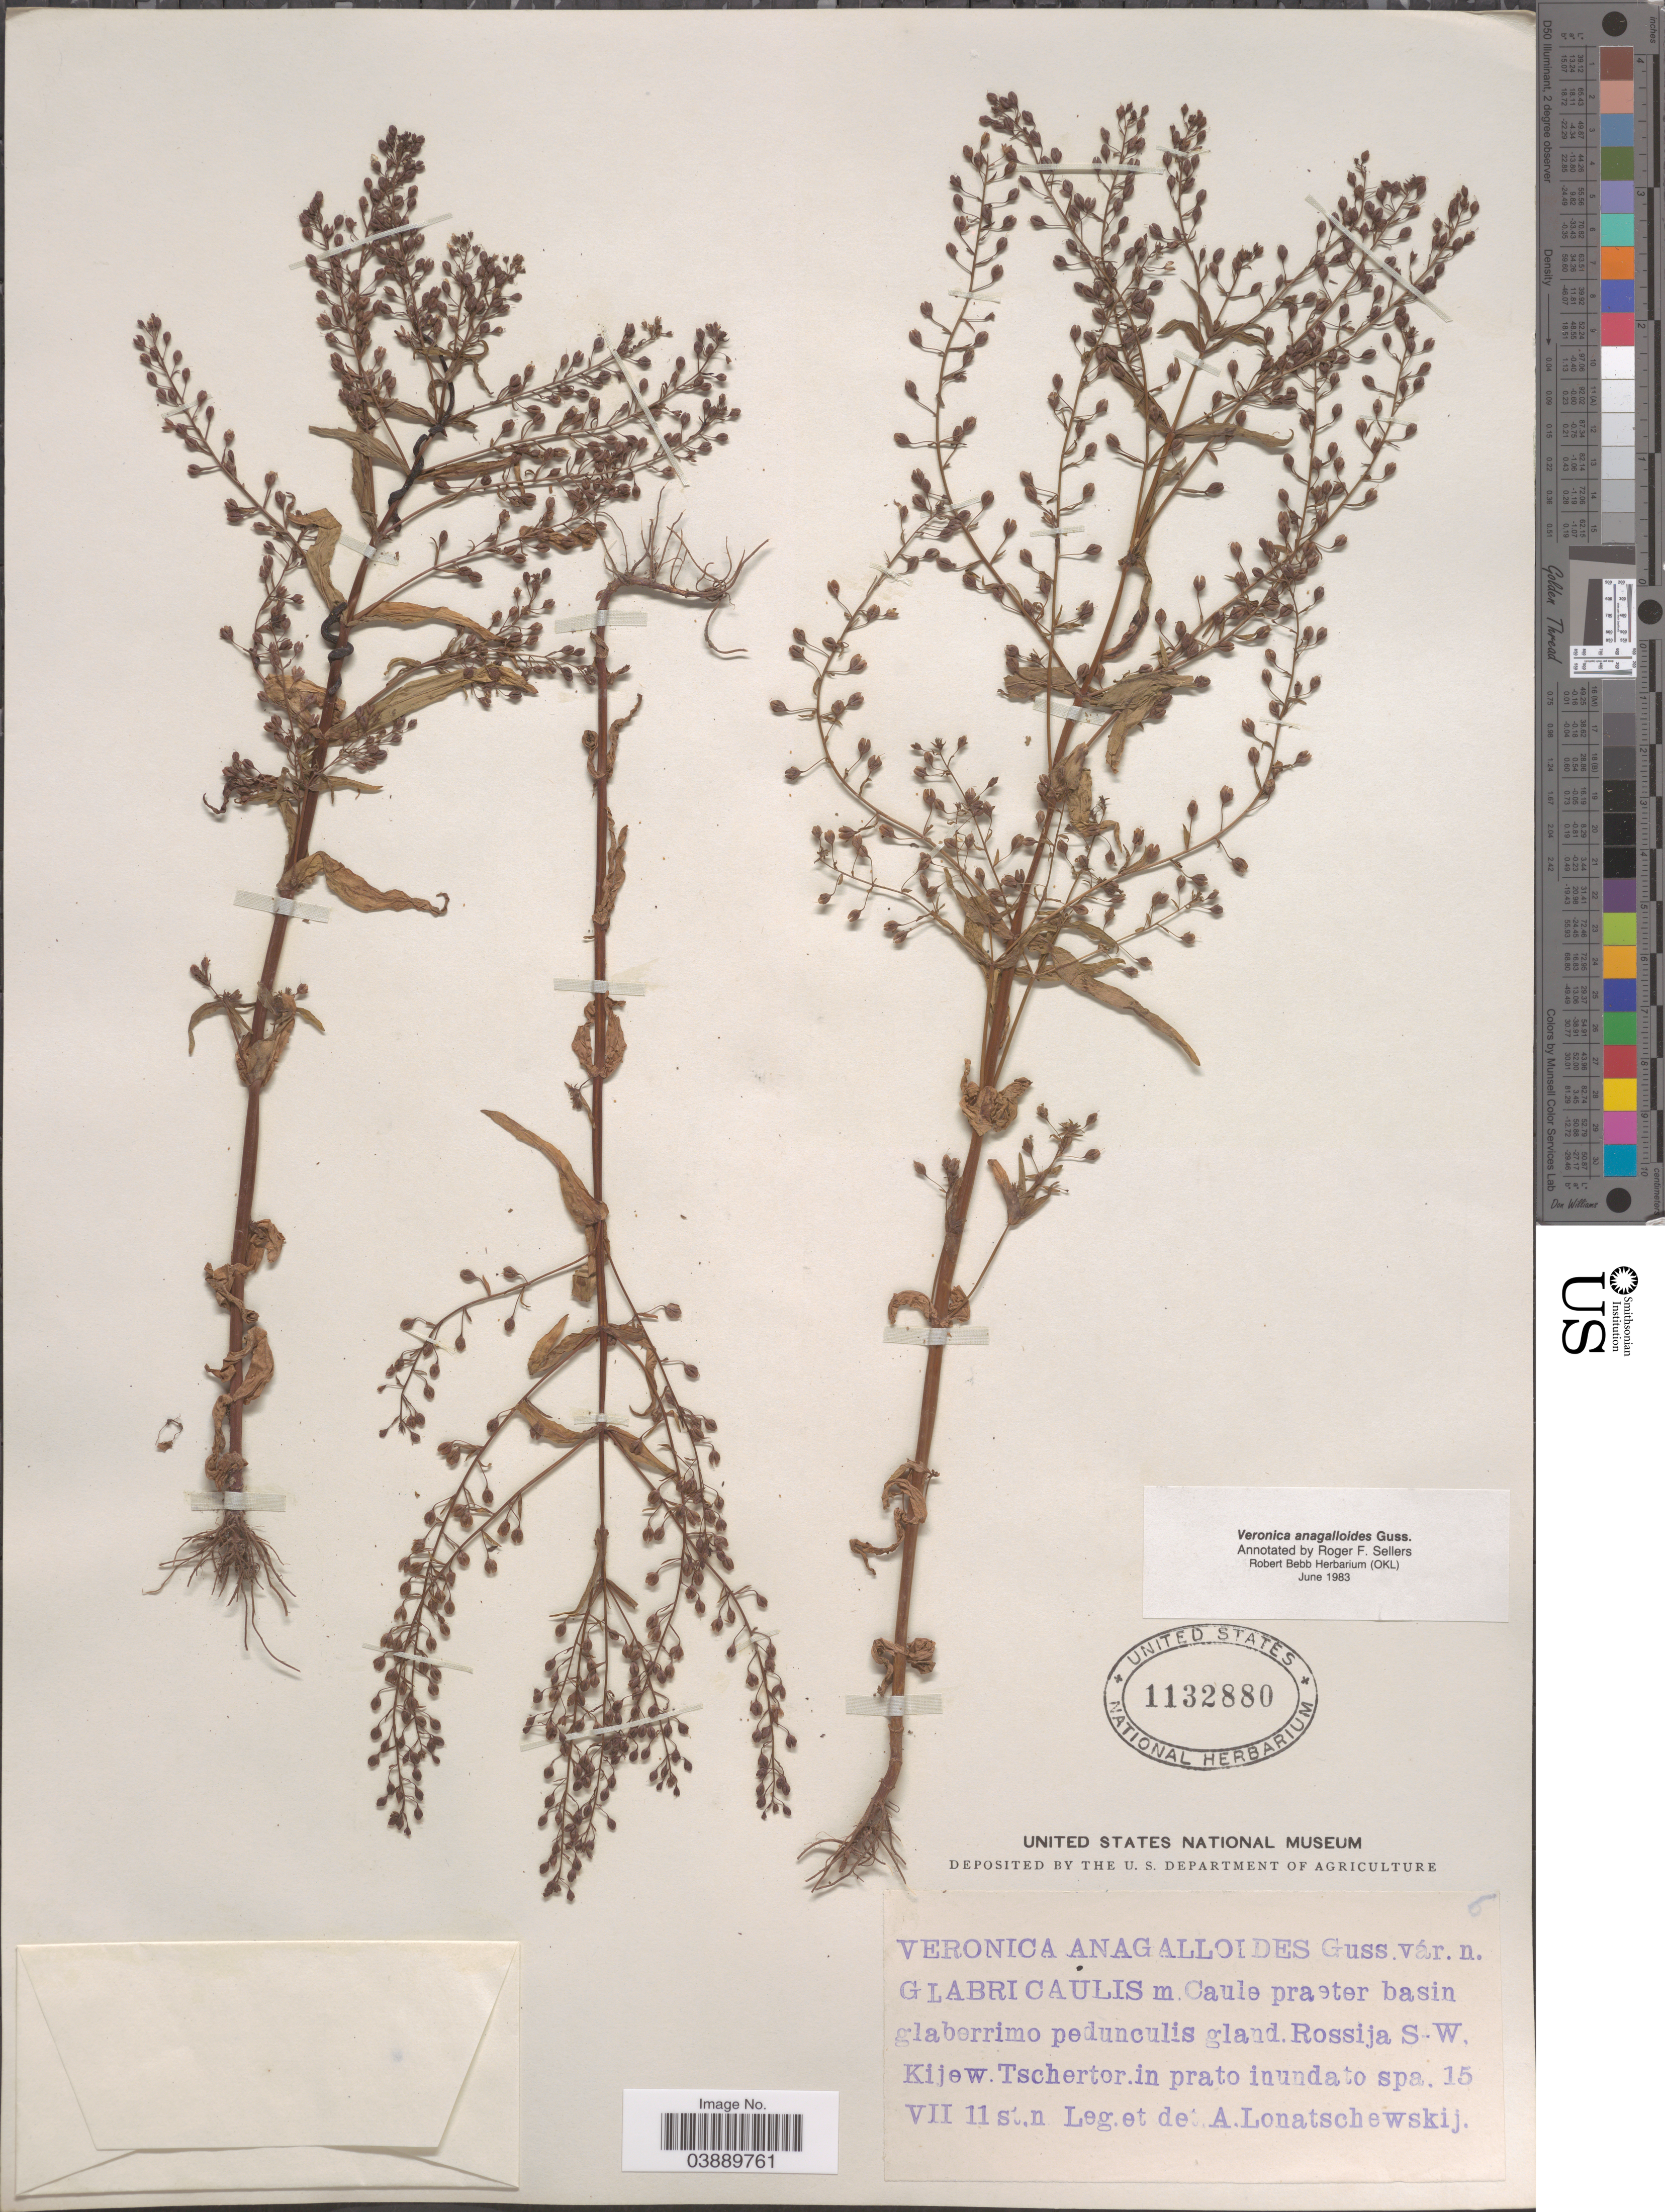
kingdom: Plantae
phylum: Tracheophyta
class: Magnoliopsida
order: Lamiales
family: Plantaginaceae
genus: Veronica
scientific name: Veronica anagalloides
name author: Gussone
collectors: A. Lonatschewskij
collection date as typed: Transcribed d/m/y: 15/7/11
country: Ukraine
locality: Caule praeter basin glaberrimo pedunculis gland. Rossija S-W. Kijew. Tschertor. in prato inundato spa.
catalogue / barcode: US 1132880